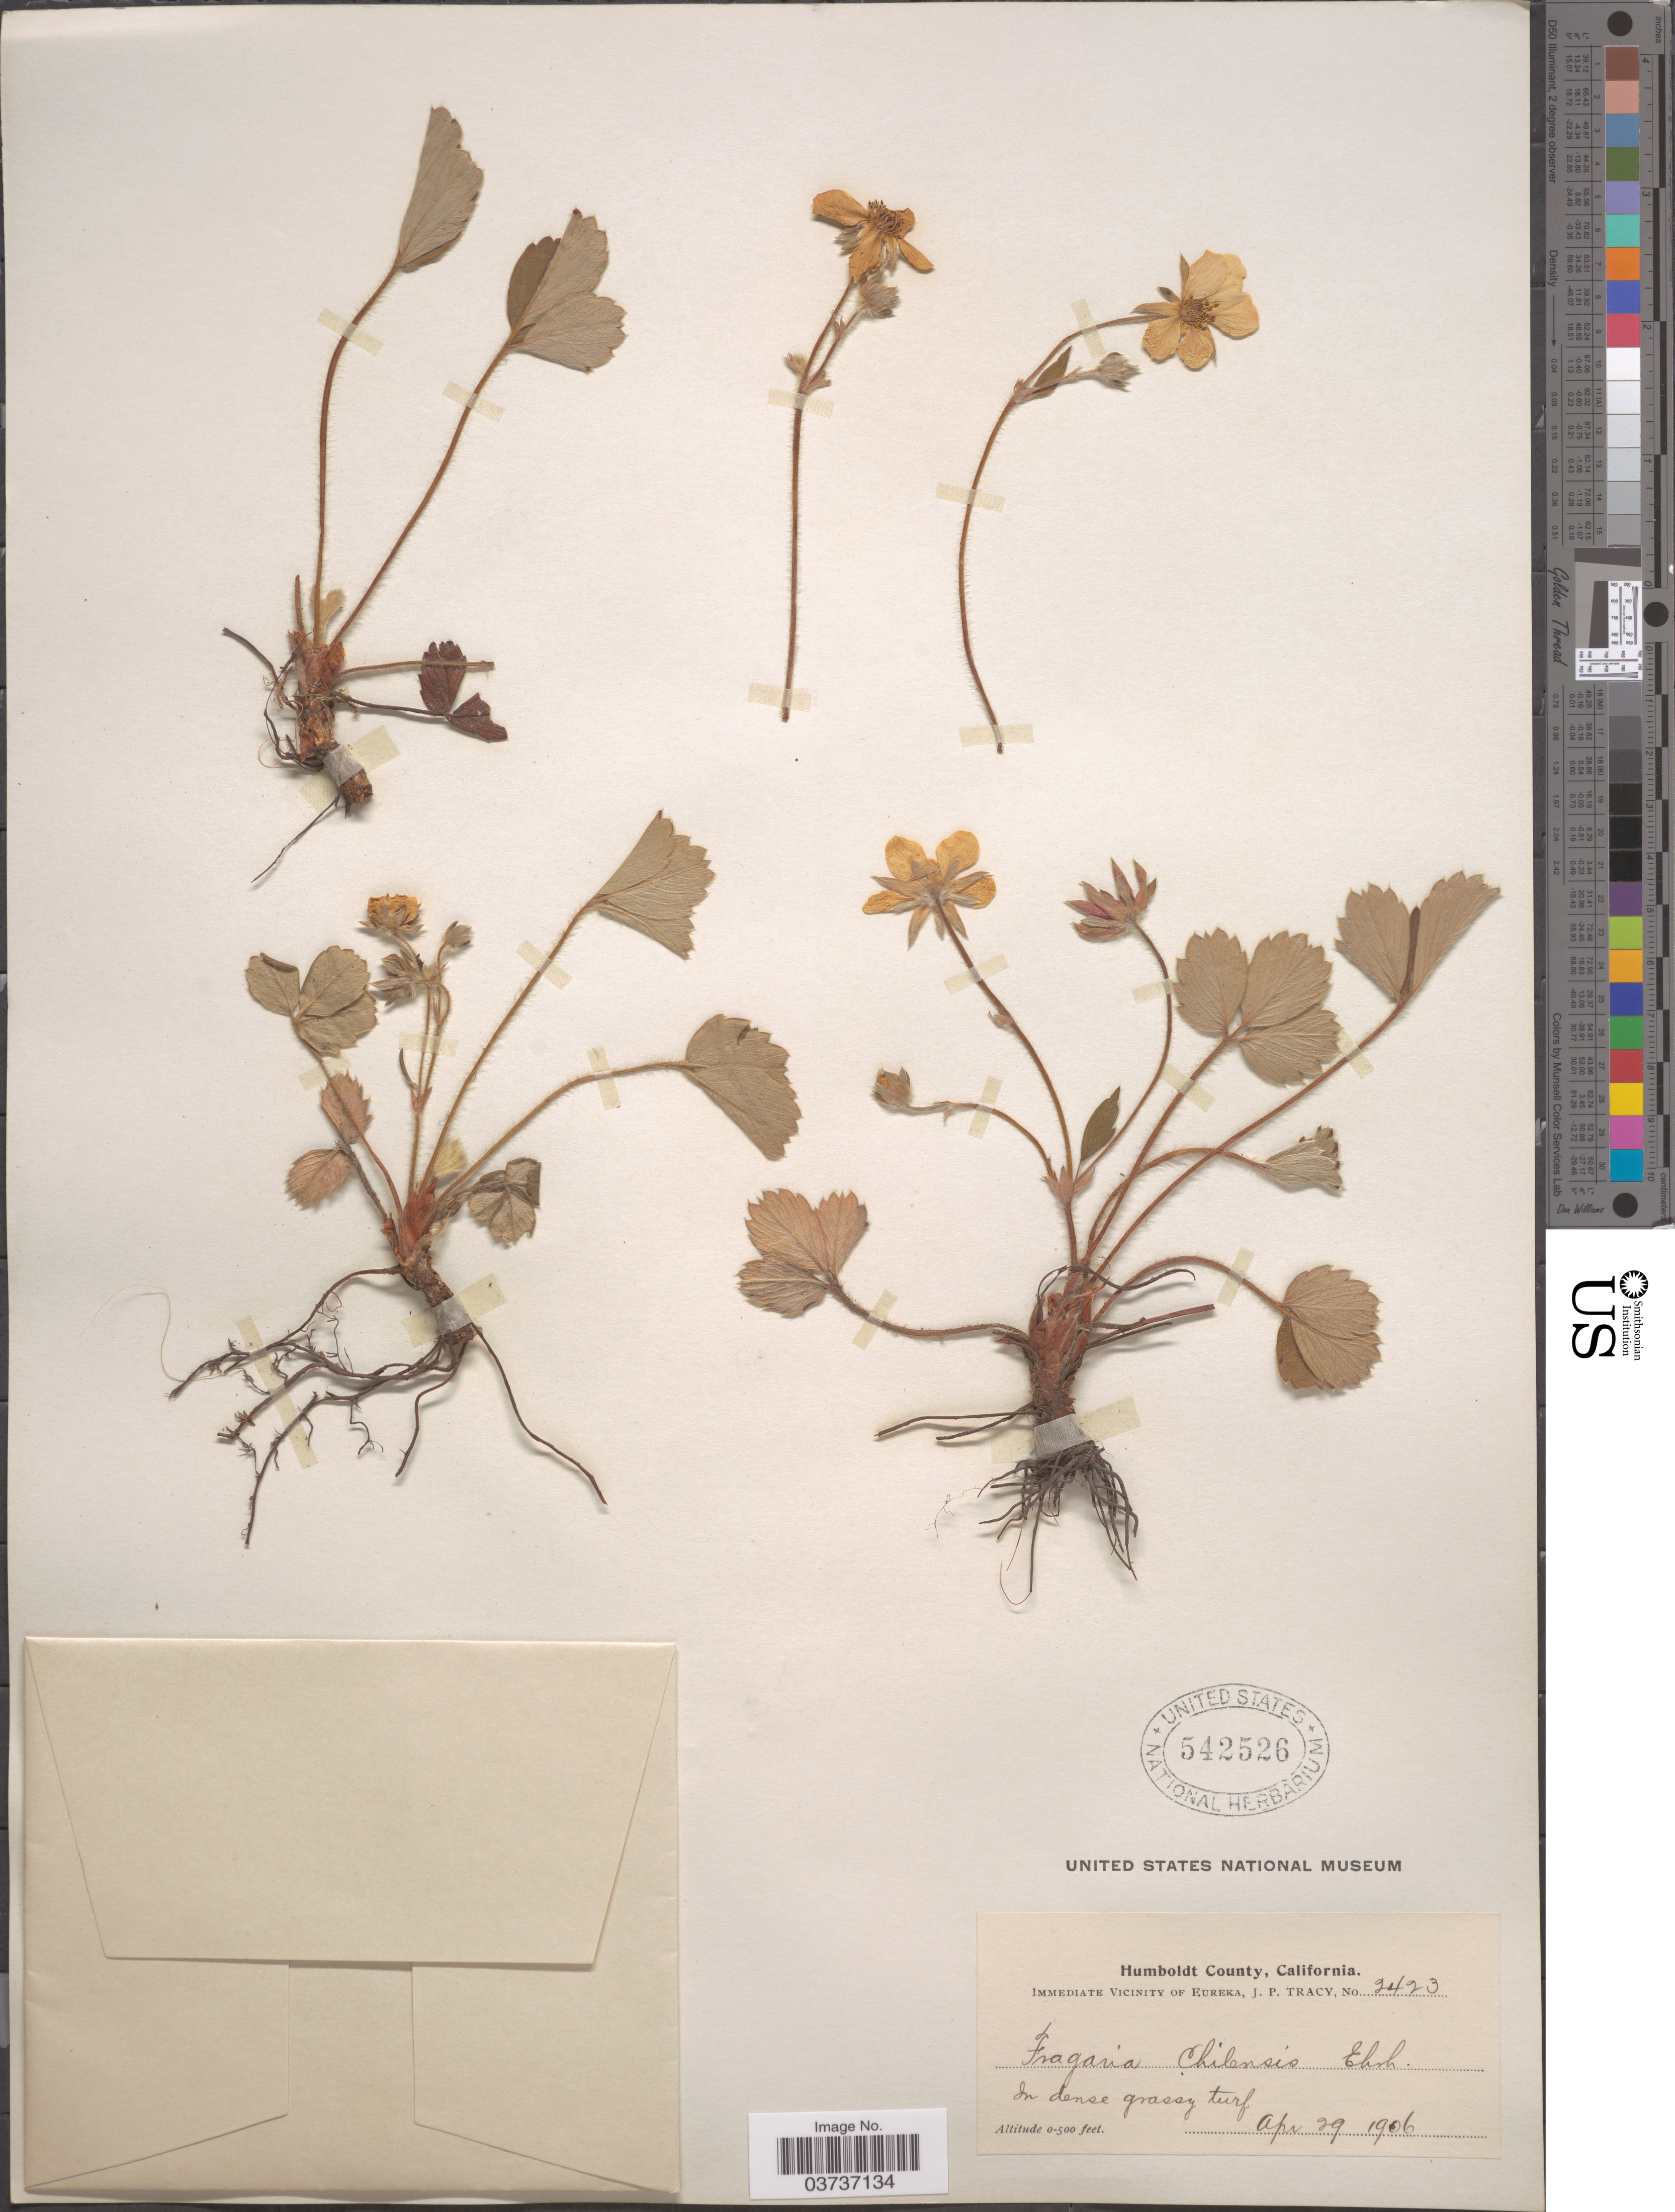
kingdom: Plantae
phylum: Tracheophyta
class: Magnoliopsida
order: Rosales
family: Rosaceae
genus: Fragaria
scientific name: Fragaria chiloensis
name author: (L.) Mill.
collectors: J. Tracy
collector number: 2423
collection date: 1906-04-29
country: United States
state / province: California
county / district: Humboldt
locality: Humboldt County. Immediate Vicinity of Eureka.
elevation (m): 0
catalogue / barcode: US 542526